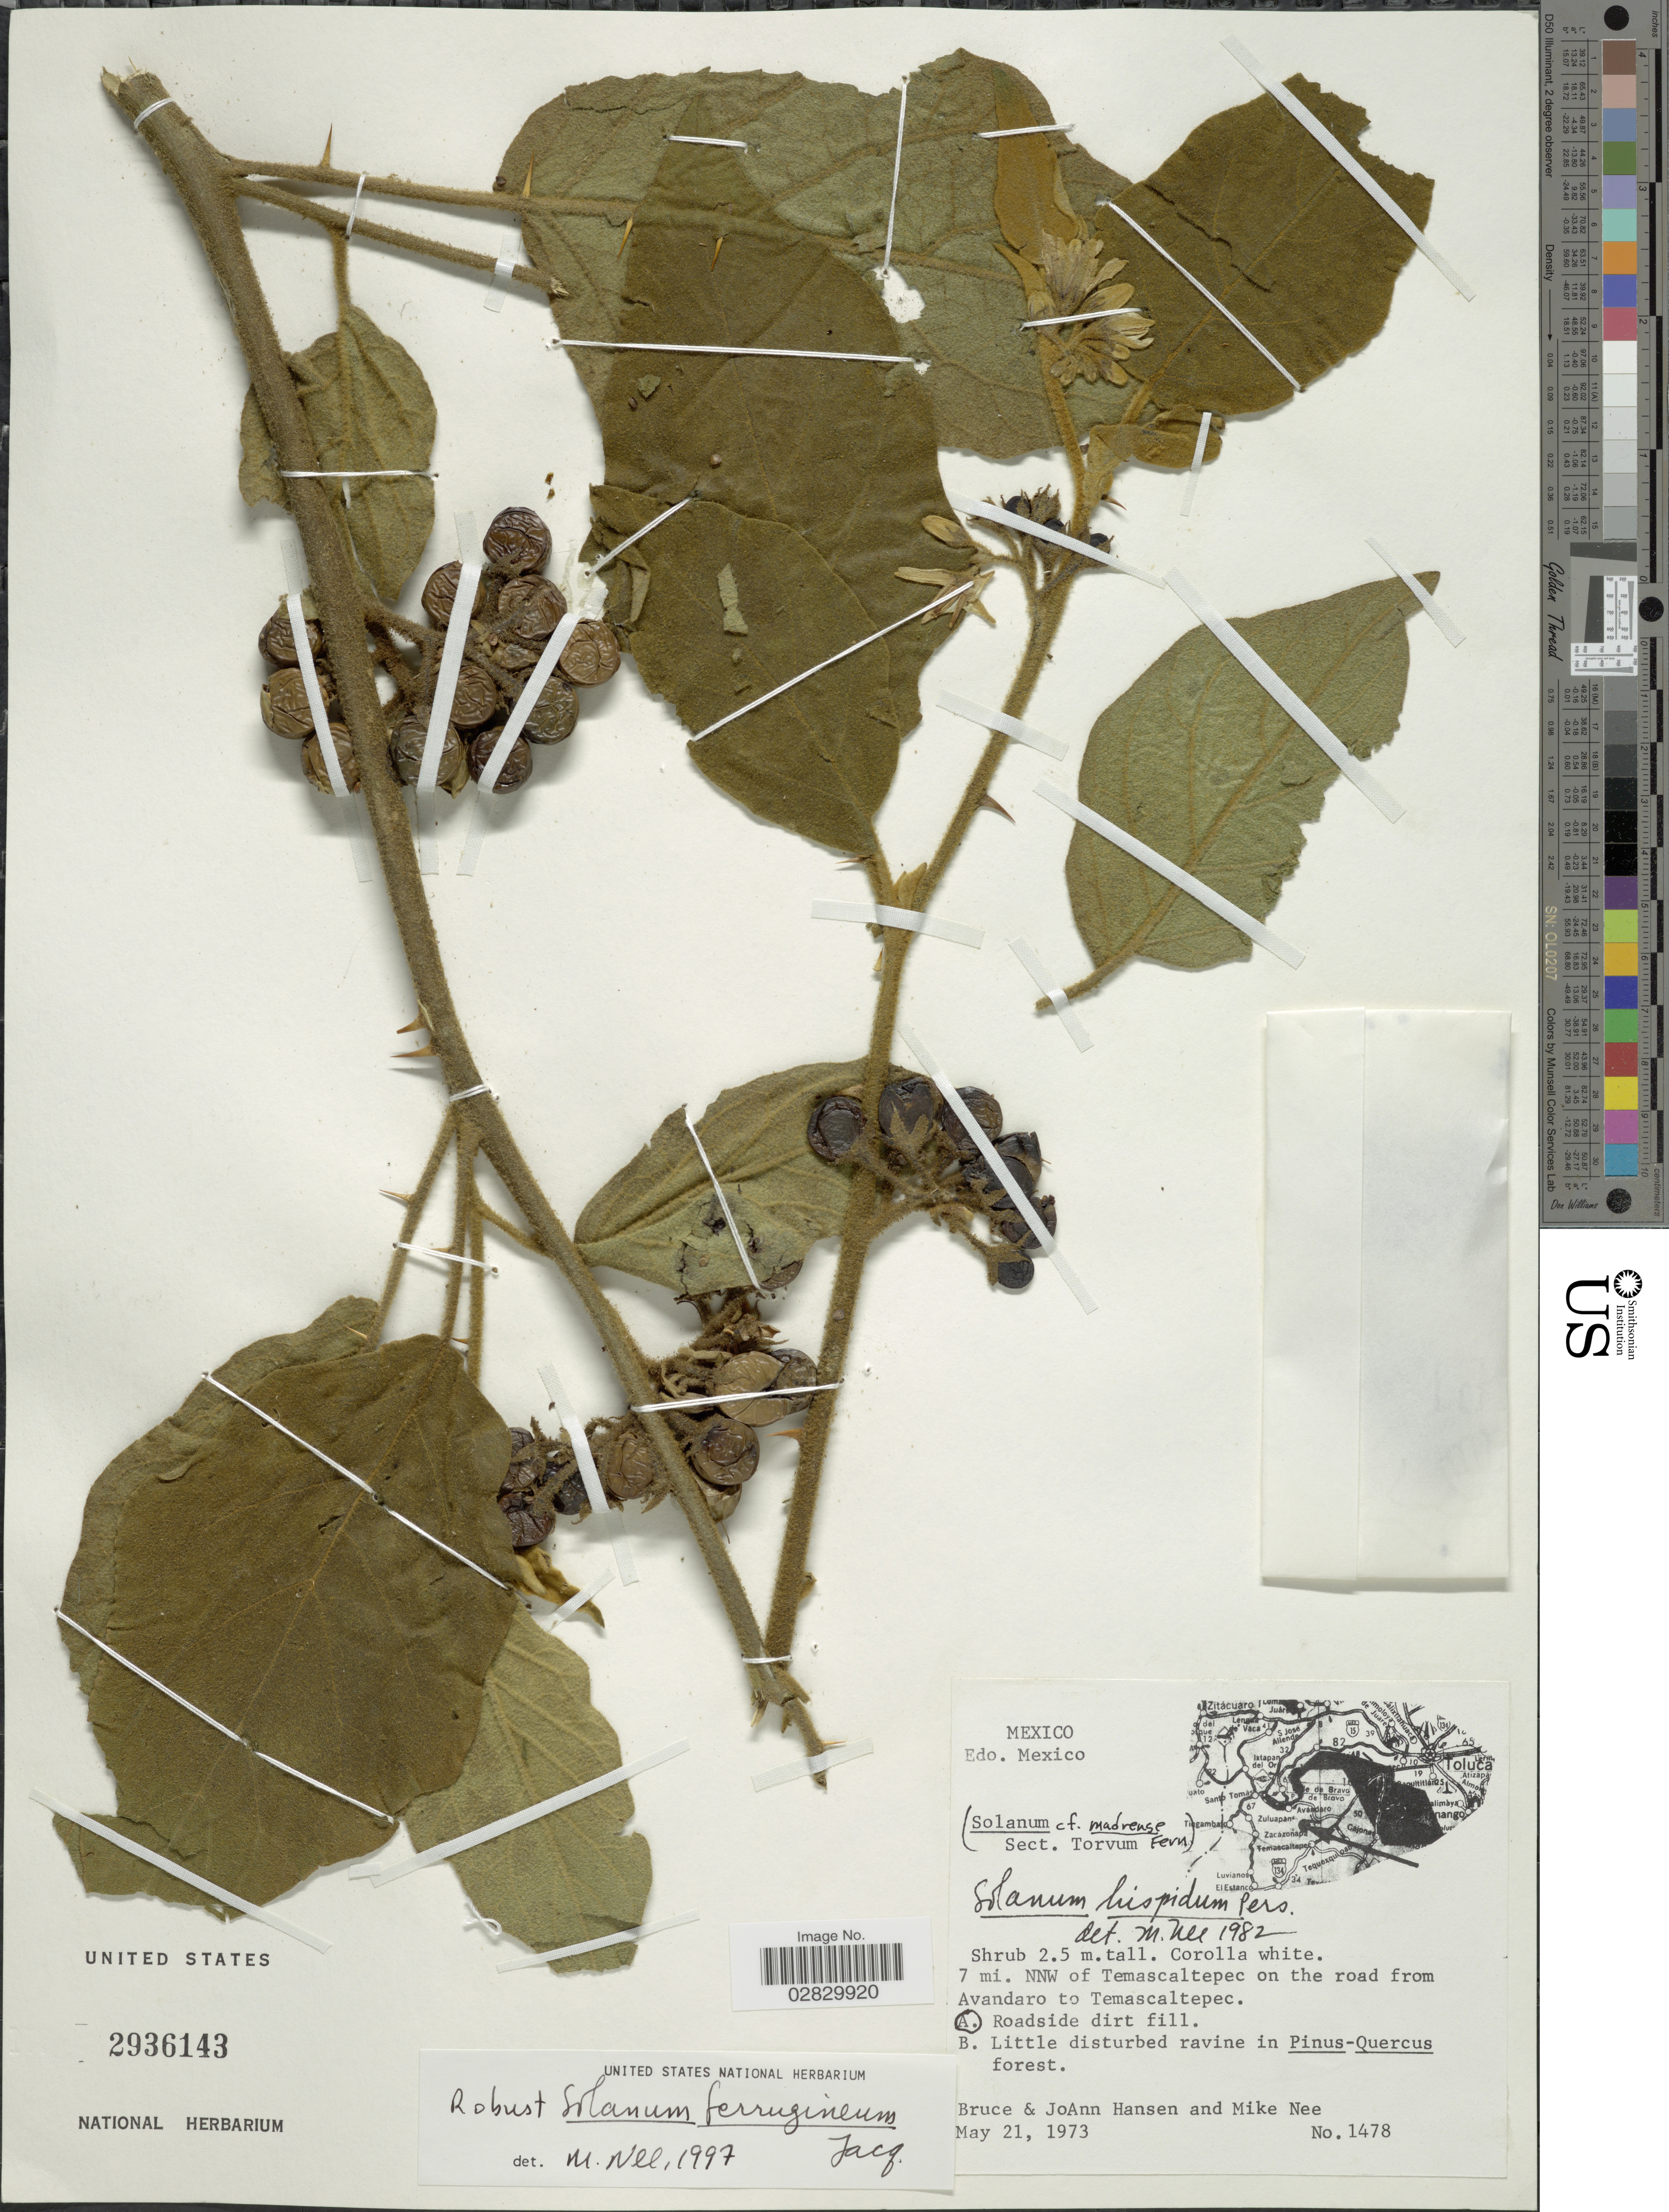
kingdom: Plantae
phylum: Tracheophyta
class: Magnoliopsida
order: Solanales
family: Solanaceae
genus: Solanum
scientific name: Solanum ferrugineum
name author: Jacq.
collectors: B. Hansen, J. Hansen & M. Nee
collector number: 1478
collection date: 1973-05-21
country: Mexico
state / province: México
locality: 7 mi. NNW of Temascaltepec on the road from Avandaro to Temascaltpec.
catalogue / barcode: US 2936143